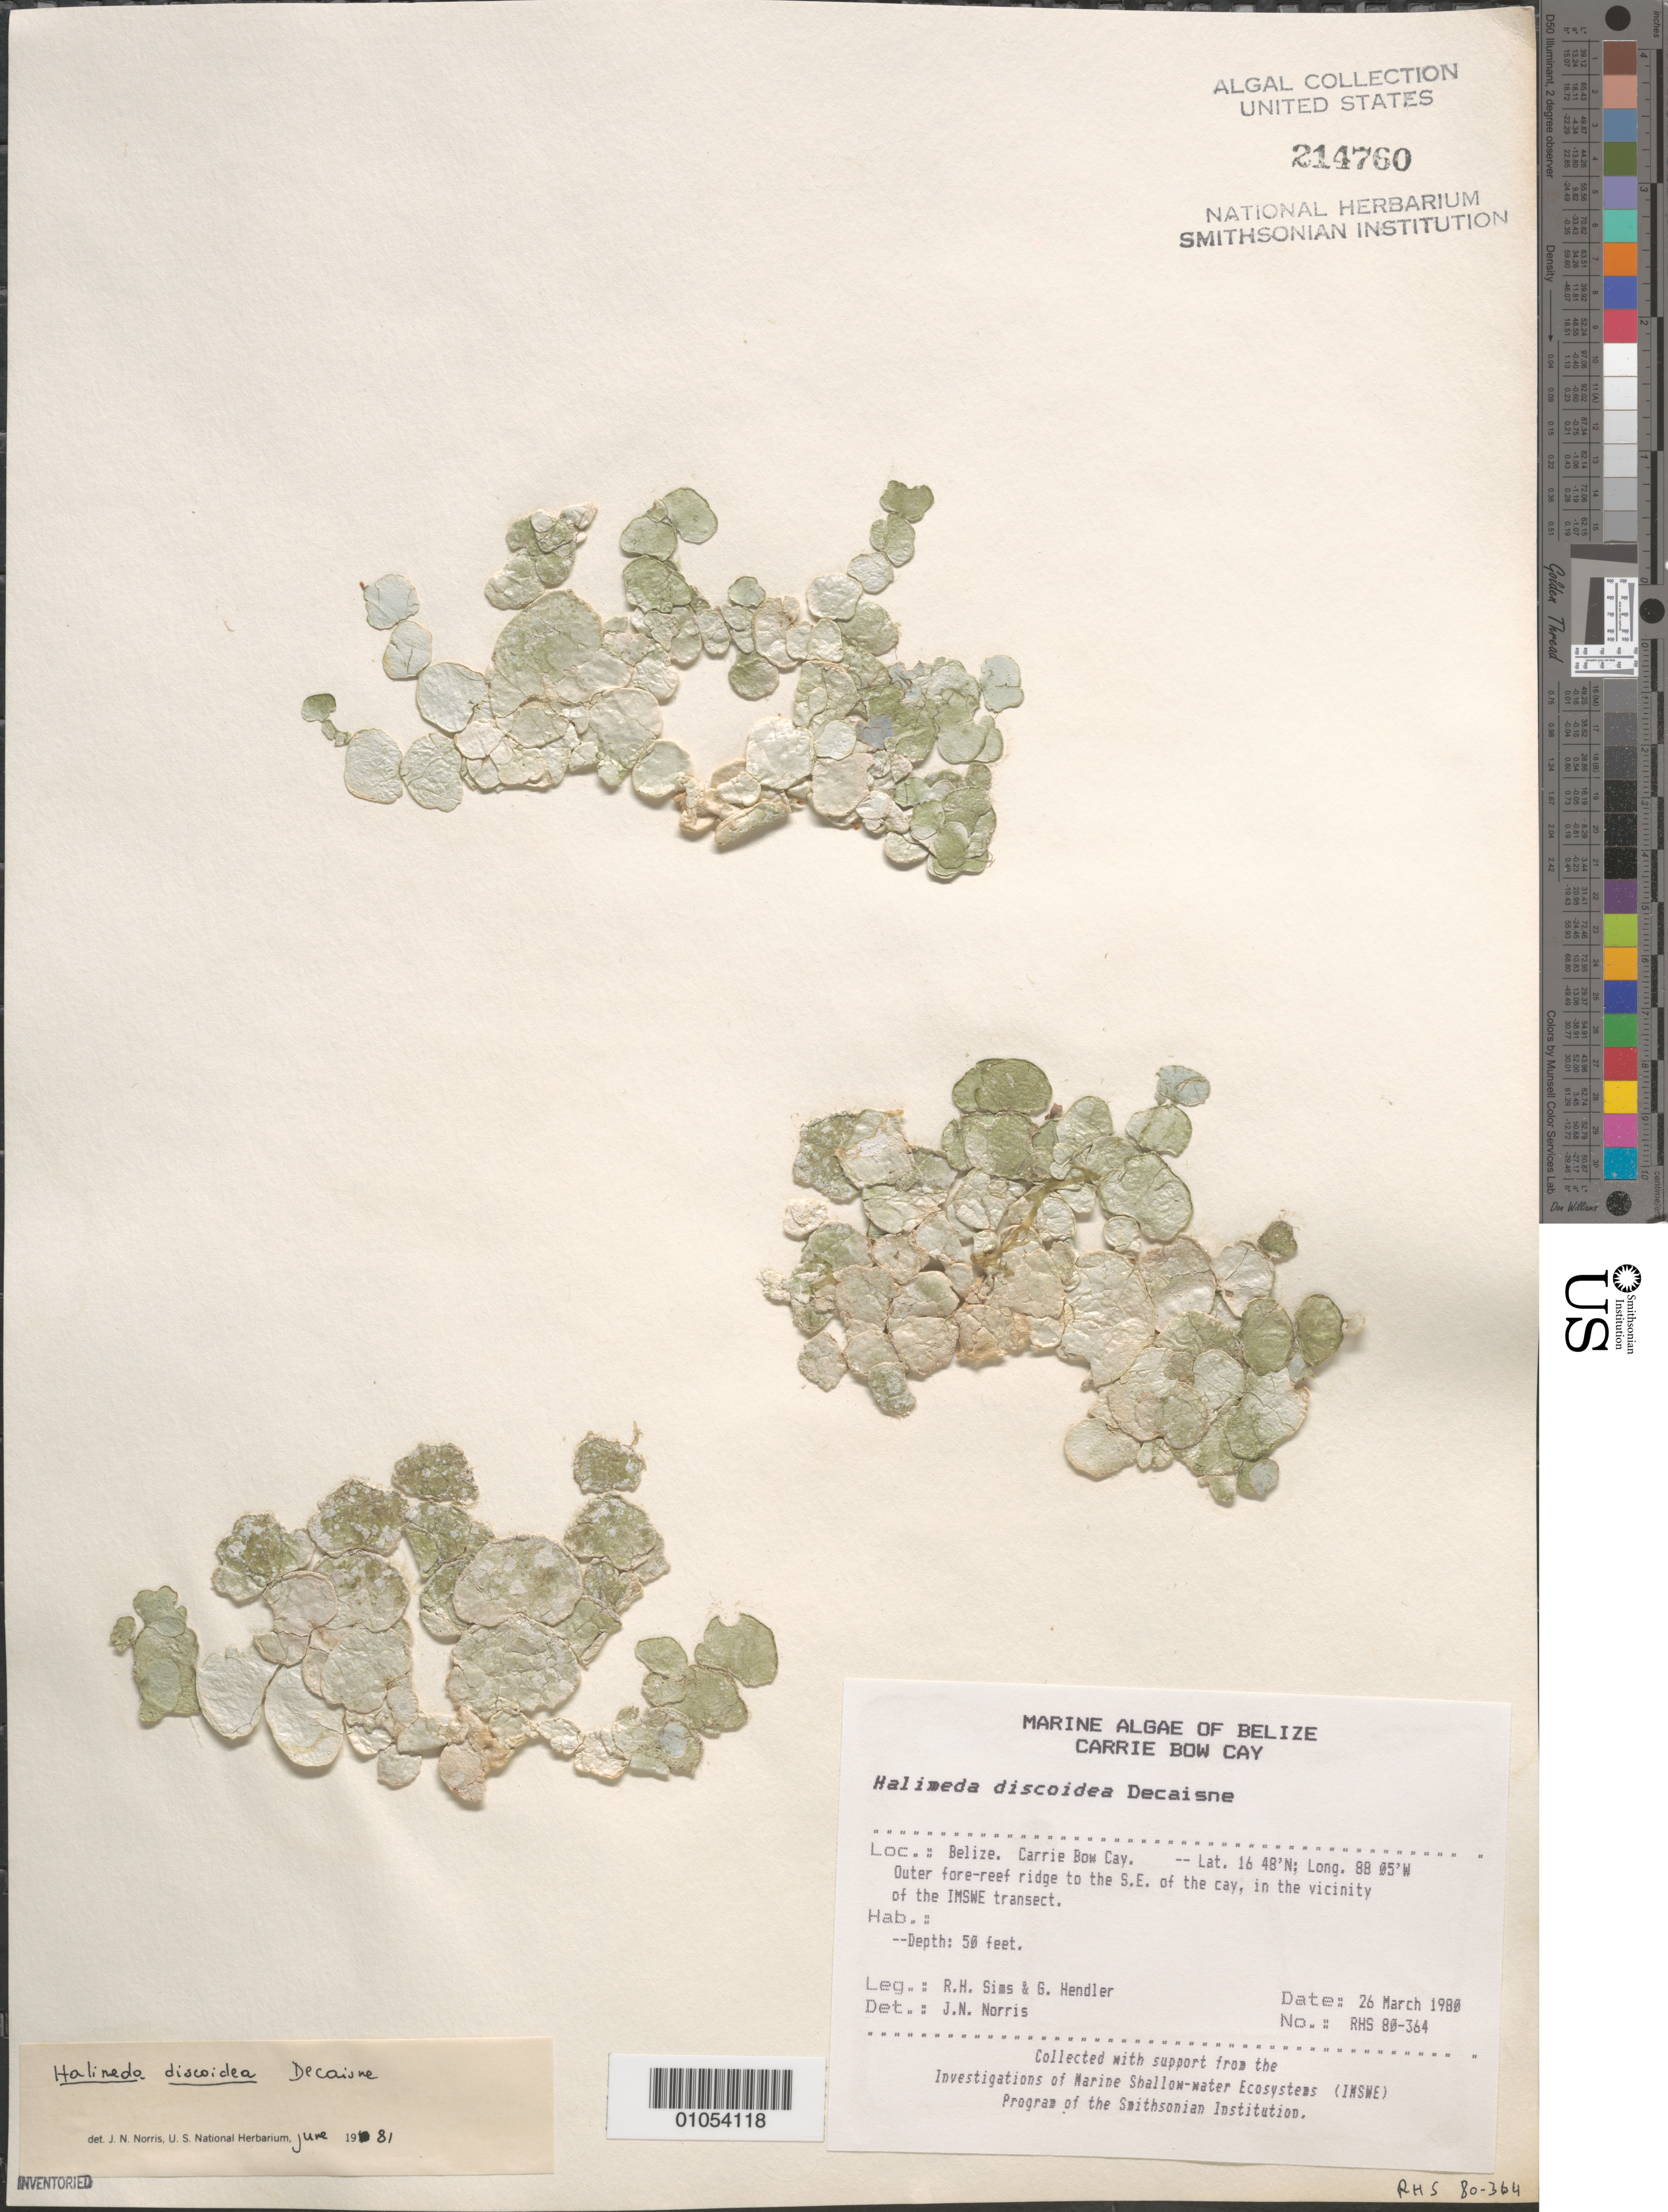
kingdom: Plantae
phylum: Chlorophyta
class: Ulvophyceae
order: Bryopsidales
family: Halimedaceae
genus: Halimeda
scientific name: Halimeda discoidea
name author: Decne.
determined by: Norris, James N.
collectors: R. H. Sims & G. Hendler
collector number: RHS 80-364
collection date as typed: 26 Mar 1980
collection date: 1980-03-26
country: Belize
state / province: Stann Creek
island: Carrie Bow Cay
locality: Outer fore-reef ridge to southeast of Carrie Bow Cay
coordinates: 16 48'N, 88 05'W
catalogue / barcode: US 214760